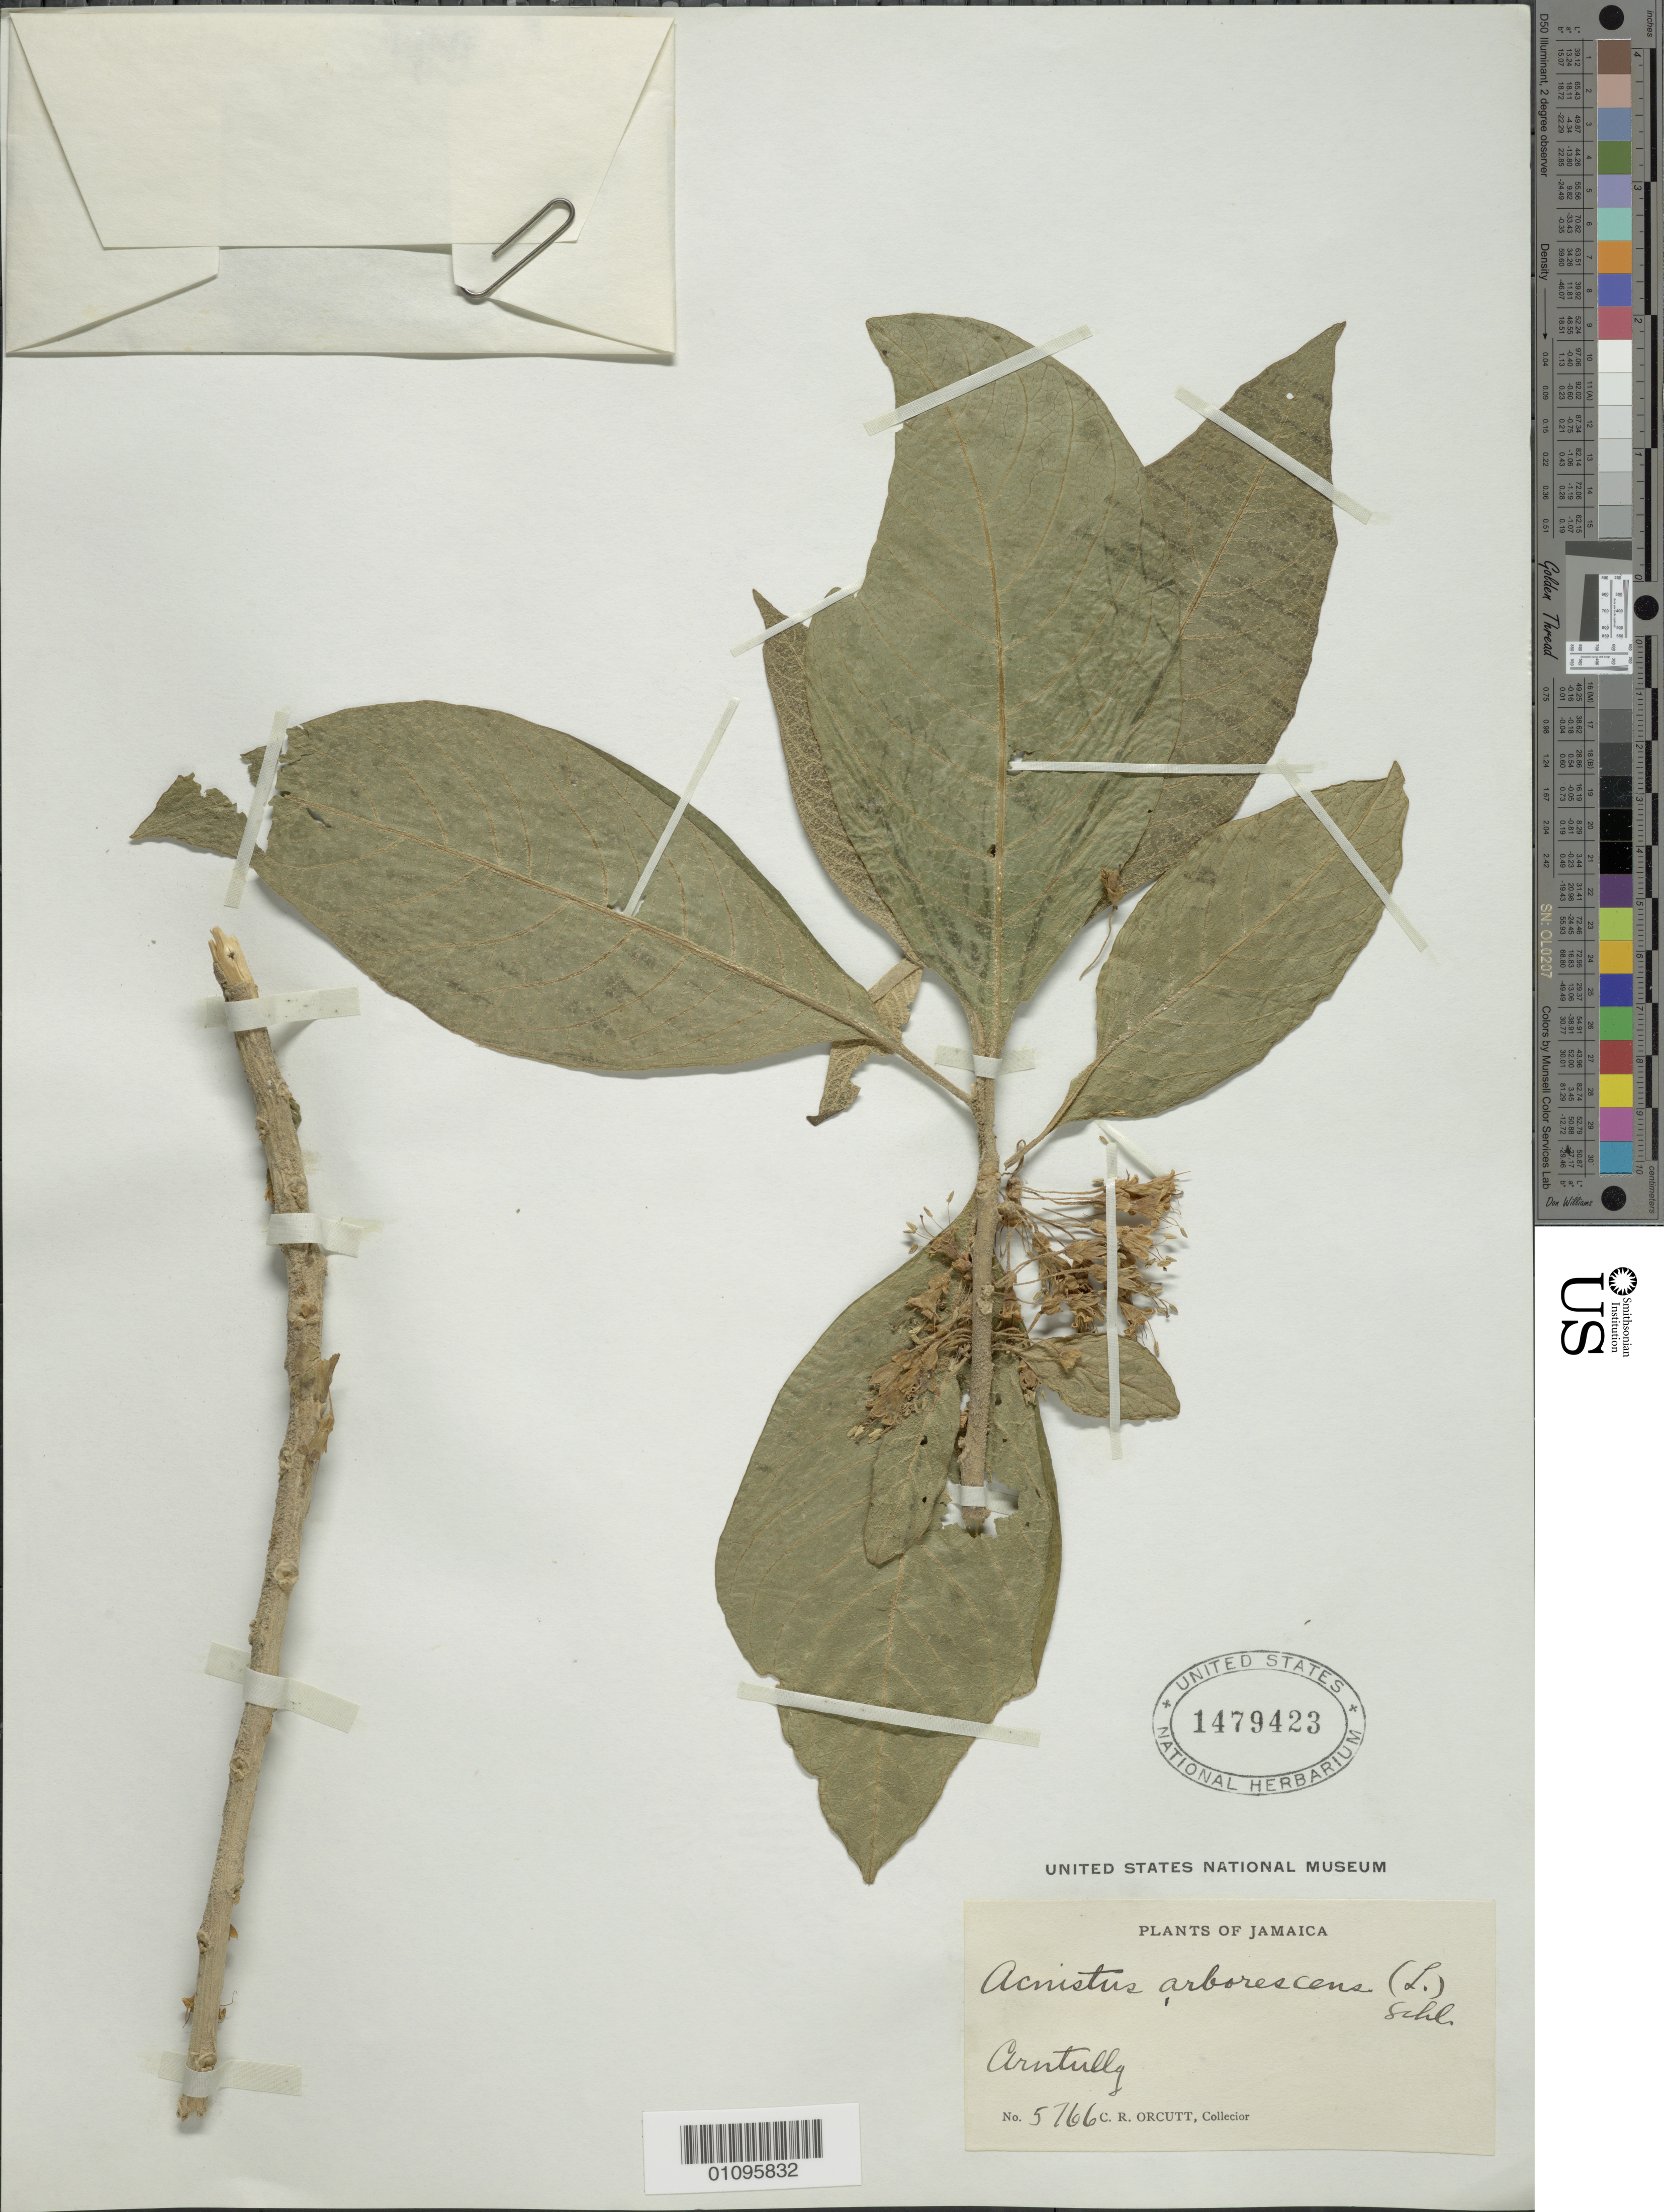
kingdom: Plantae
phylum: Tracheophyta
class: Magnoliopsida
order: Solanales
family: Solanaceae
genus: Acnistus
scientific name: Acnistus arborescens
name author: (L.) Schltdl.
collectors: C. R. Orcutt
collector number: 5766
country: Jamaica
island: Jamaica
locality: Arntully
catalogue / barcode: US 1479423